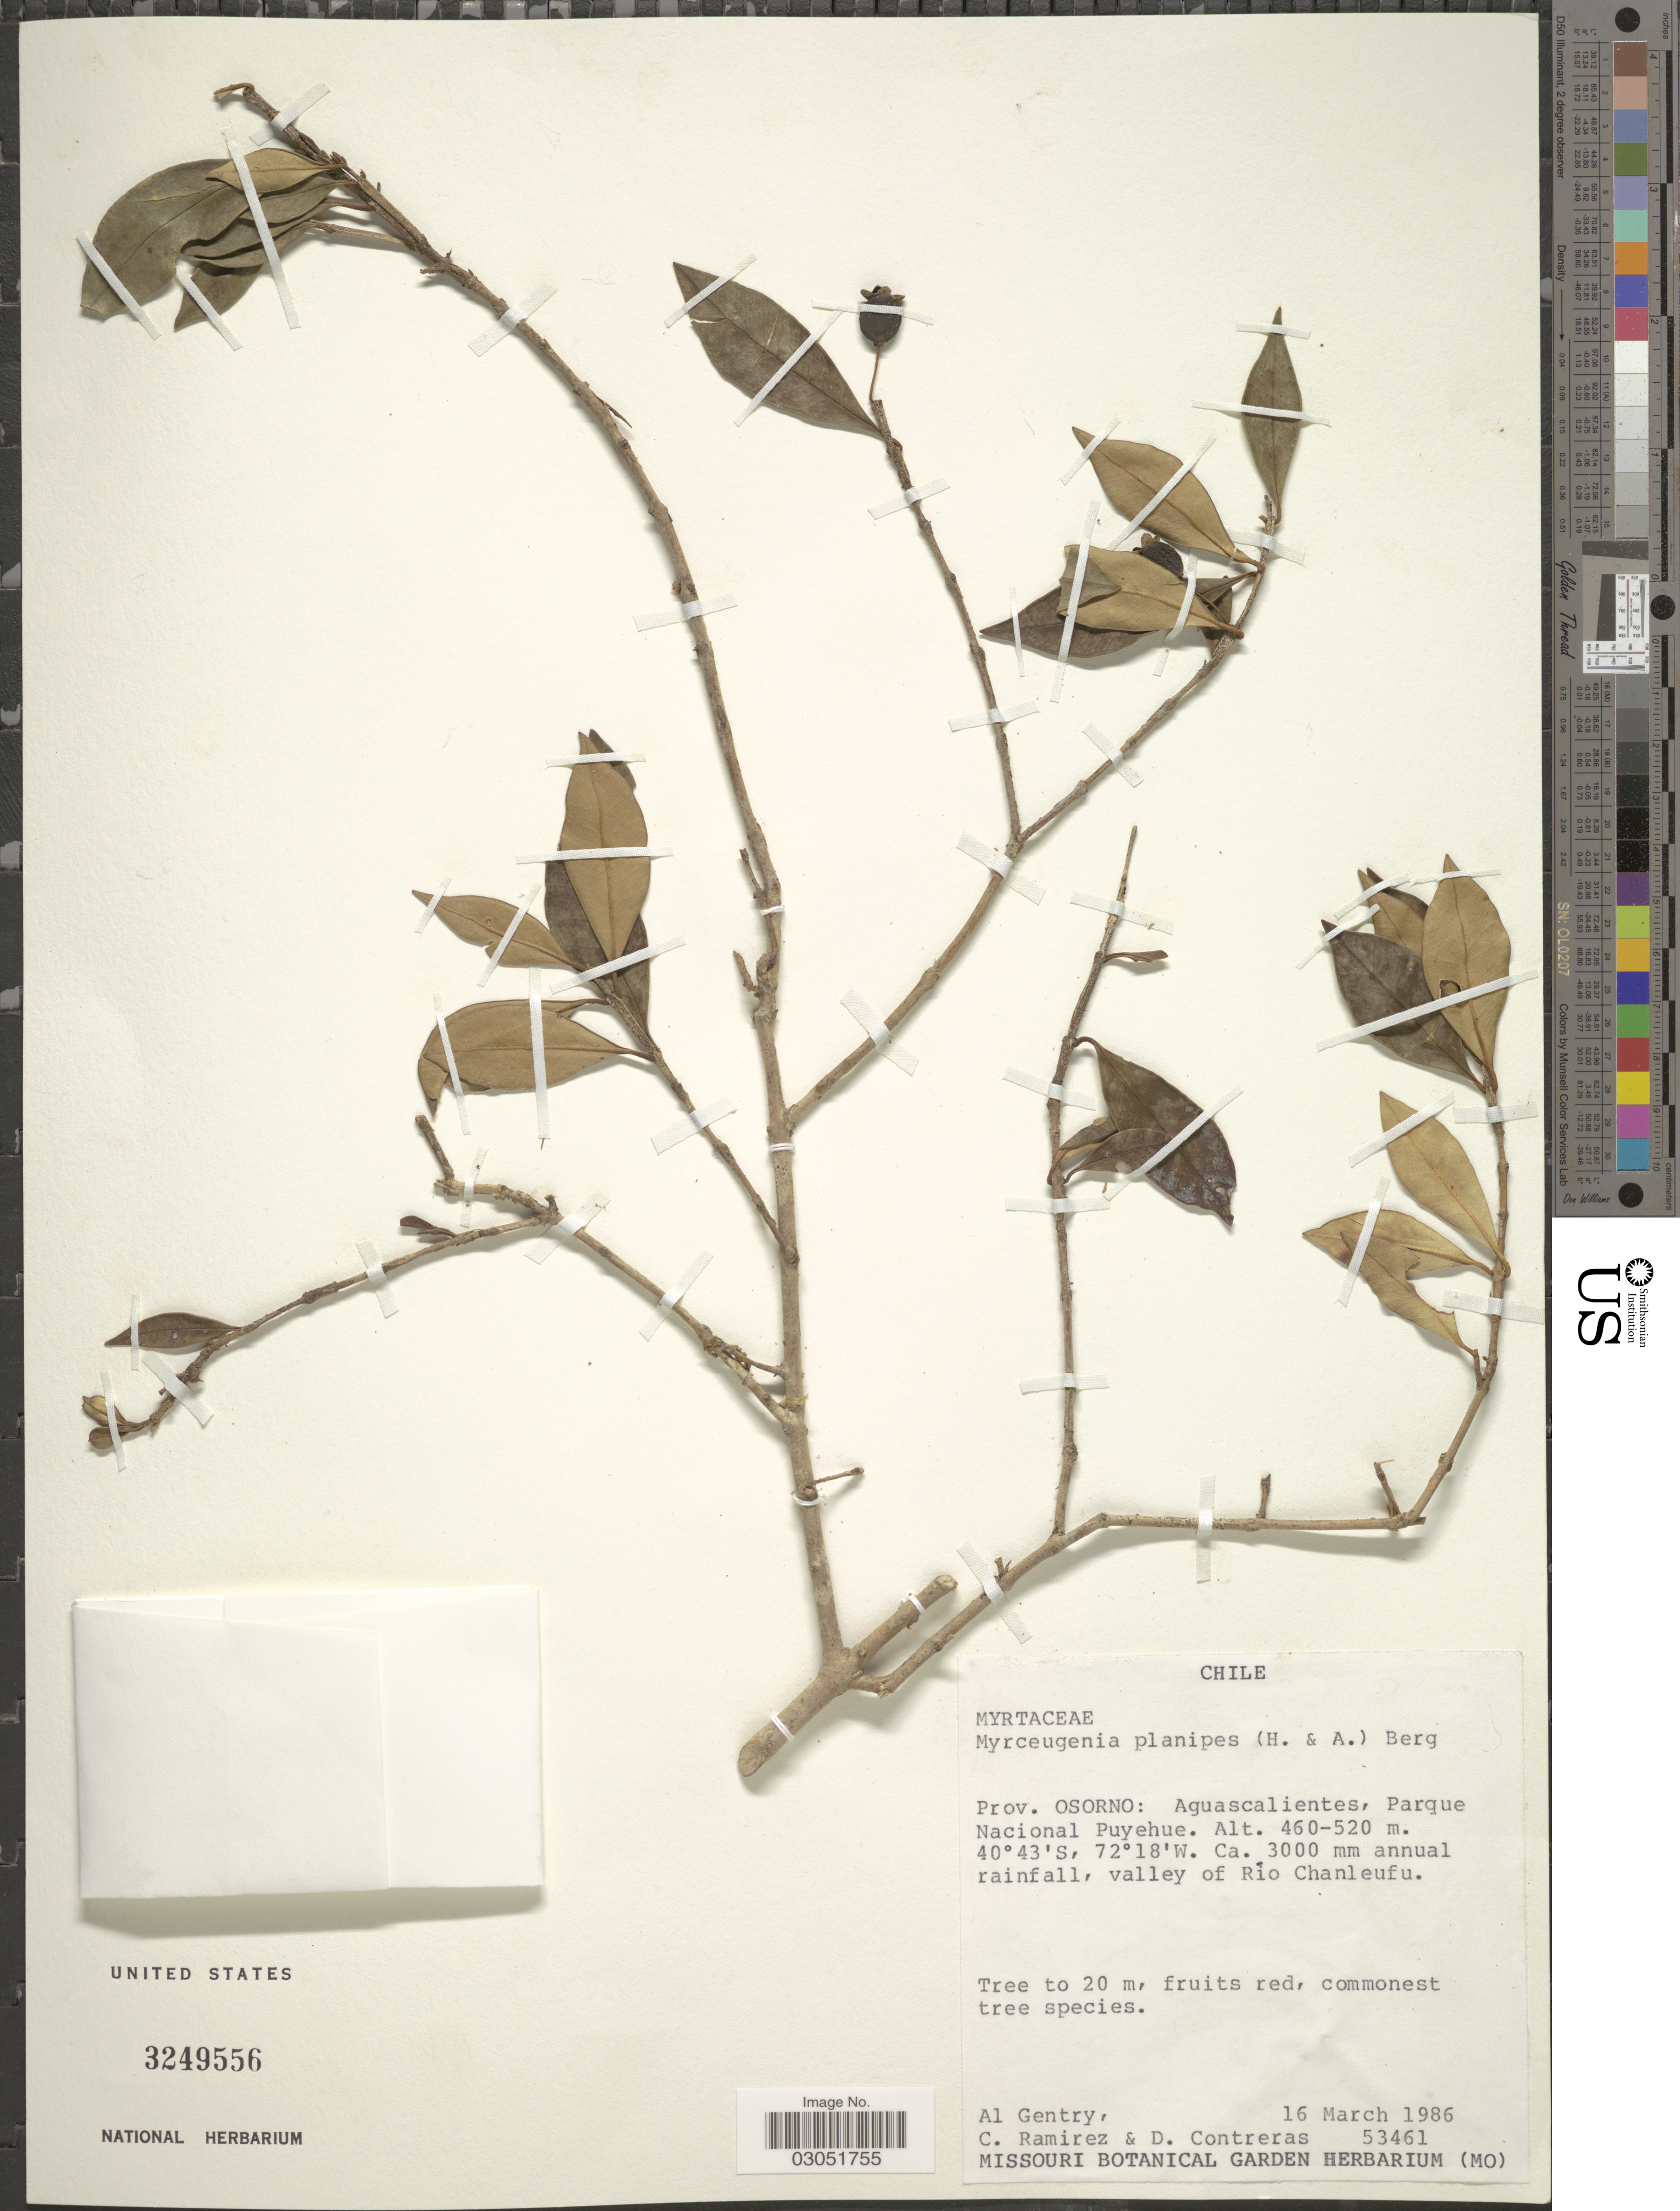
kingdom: Plantae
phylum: Tracheophyta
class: Magnoliopsida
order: Myrtales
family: Myrtaceae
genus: Myrceugenia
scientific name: Myrceugenia planipes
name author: (Hook. & Arn.) O. Berg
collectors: A. H. Gentry, C. Ramirez & D. Contreras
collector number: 53461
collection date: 1986-03-16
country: Chile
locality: Prov. Osorno: Aguascalientes, Parque Nacional Puyehue, valley of Río Chanleufu.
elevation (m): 3000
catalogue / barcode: US 3249556